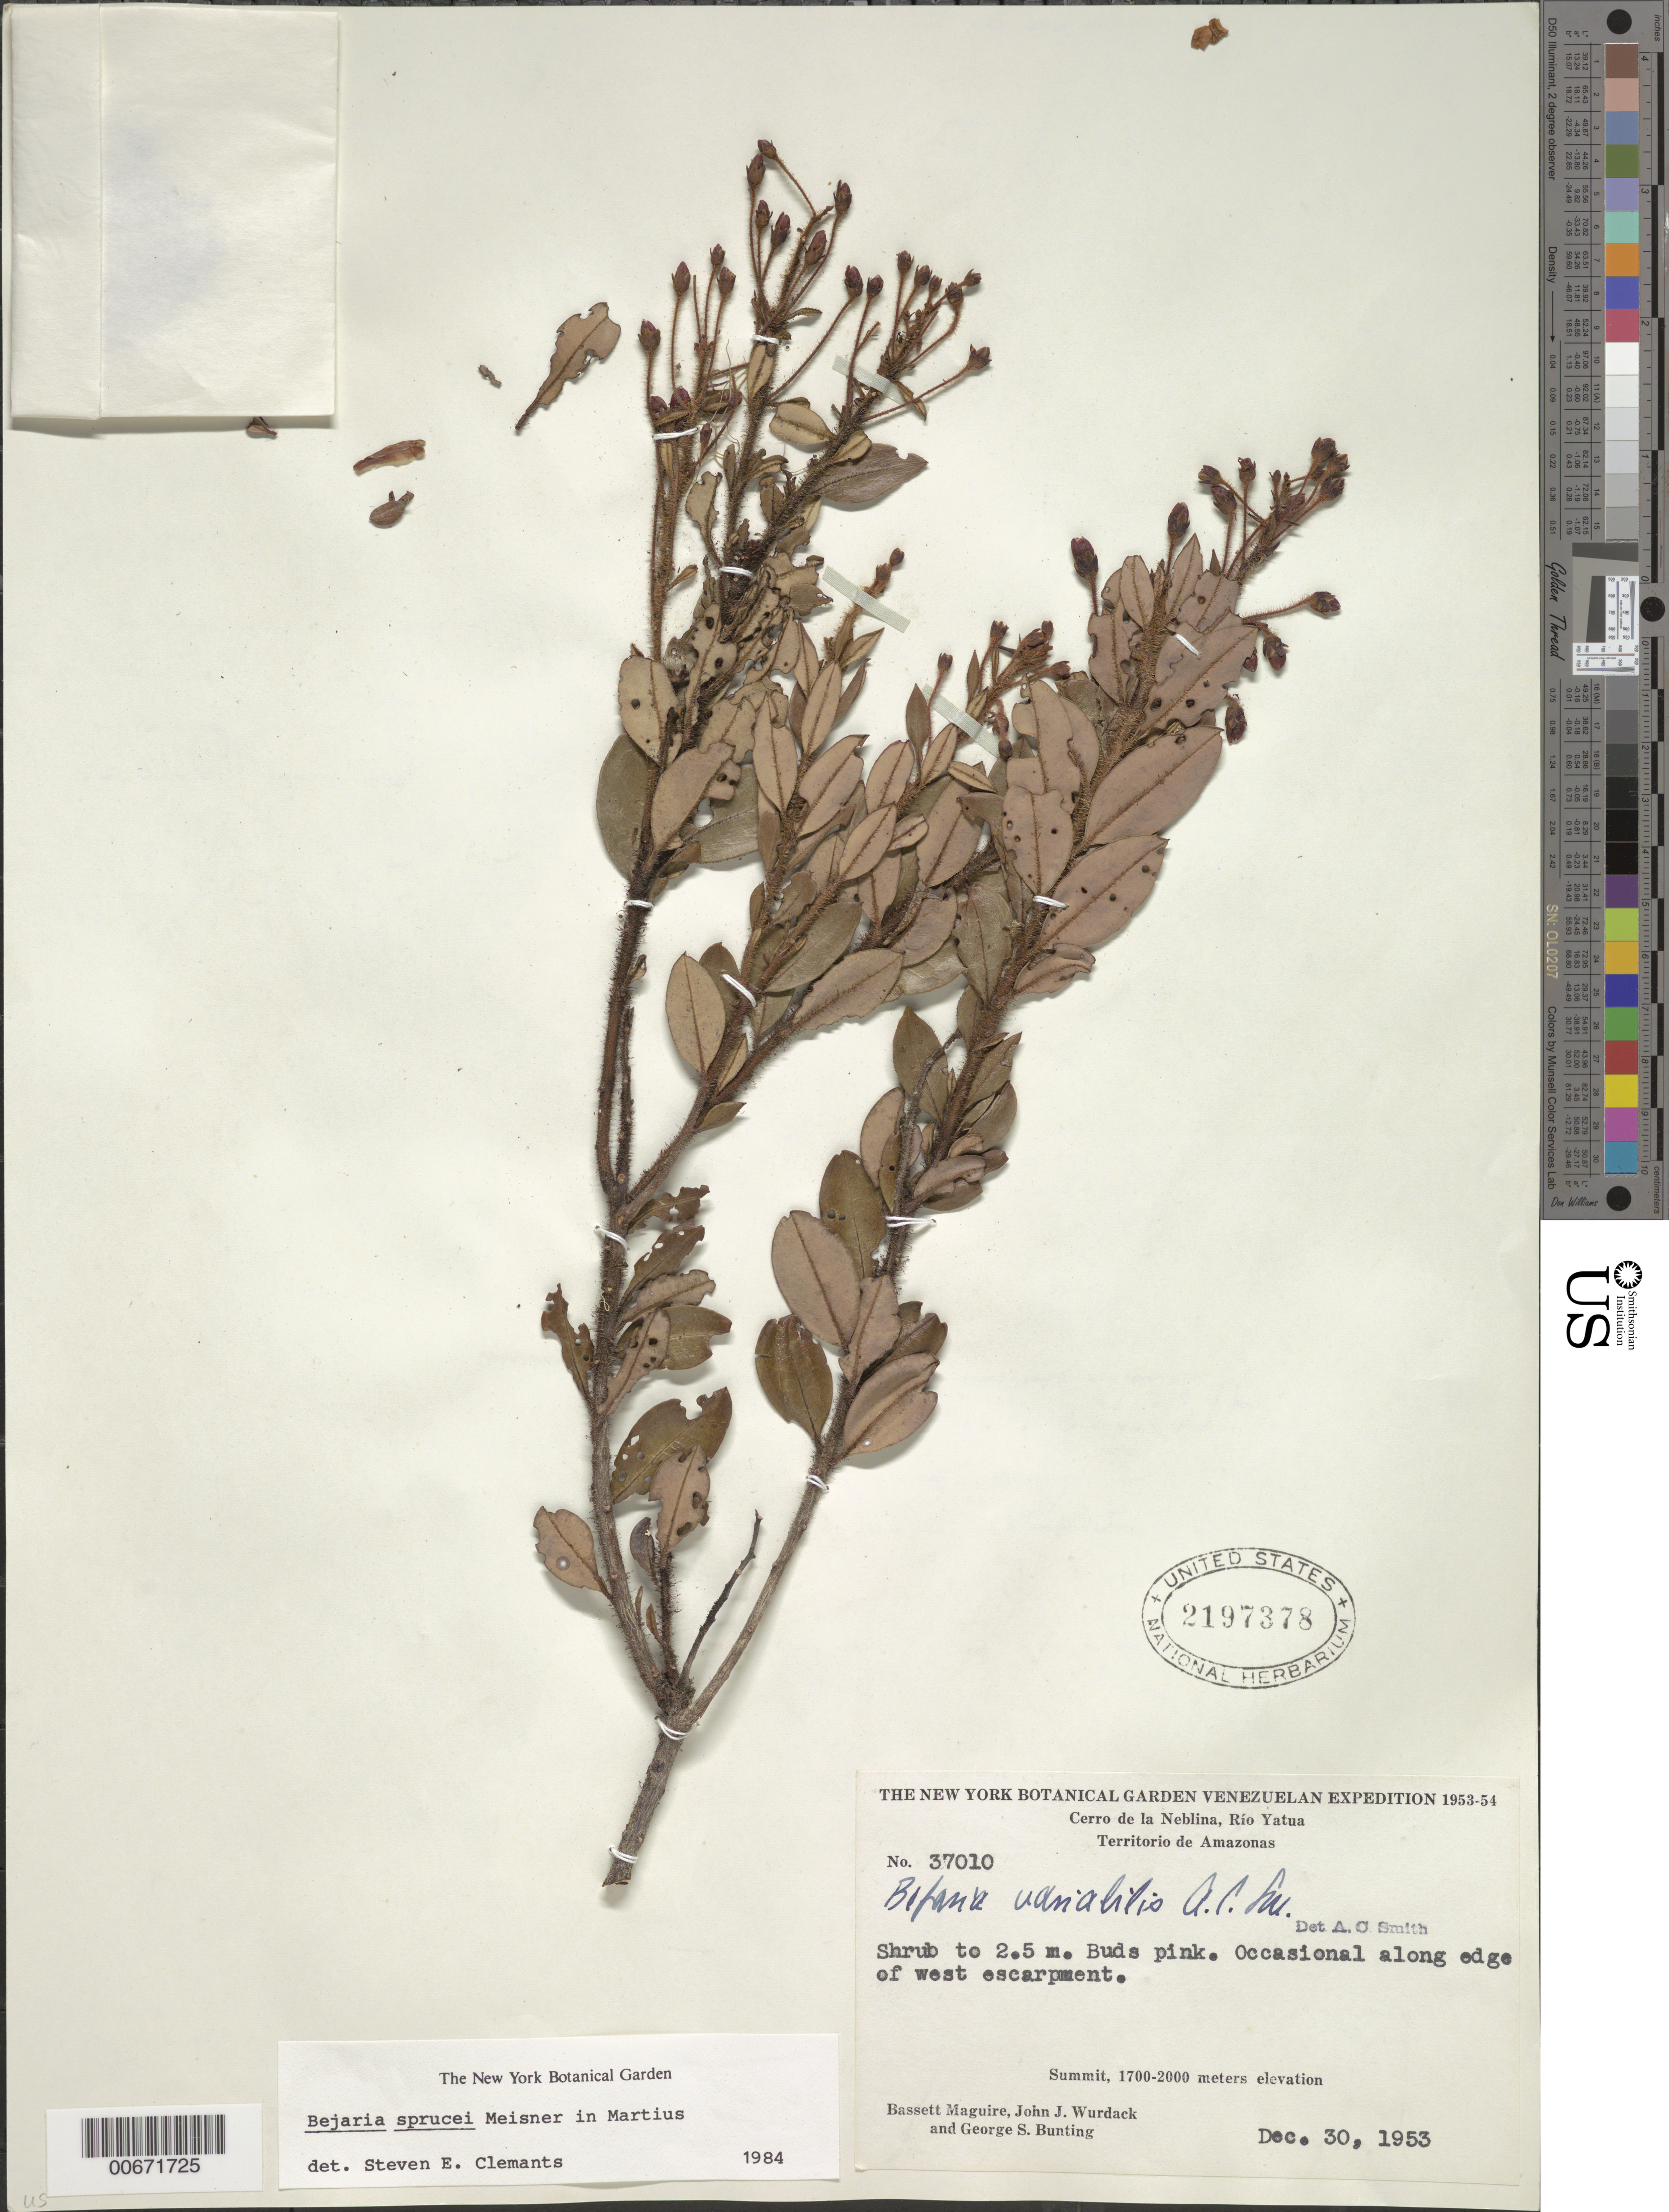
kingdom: Plantae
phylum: Tracheophyta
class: Magnoliopsida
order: Ericales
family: Ericaceae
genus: Bejaria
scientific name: Bejaria sprucei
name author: Meisn.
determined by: Clemants, S. E.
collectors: B. Maguire, J. J. Wurdack & G. S. Bunting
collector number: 37010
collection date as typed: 30-Dec-53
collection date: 1953-12-30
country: Venezuela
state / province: Amazonas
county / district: Río Negro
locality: Cerro de la Neblina, Río Yatua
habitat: Edge of W escarpment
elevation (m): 1700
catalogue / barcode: US 2197378